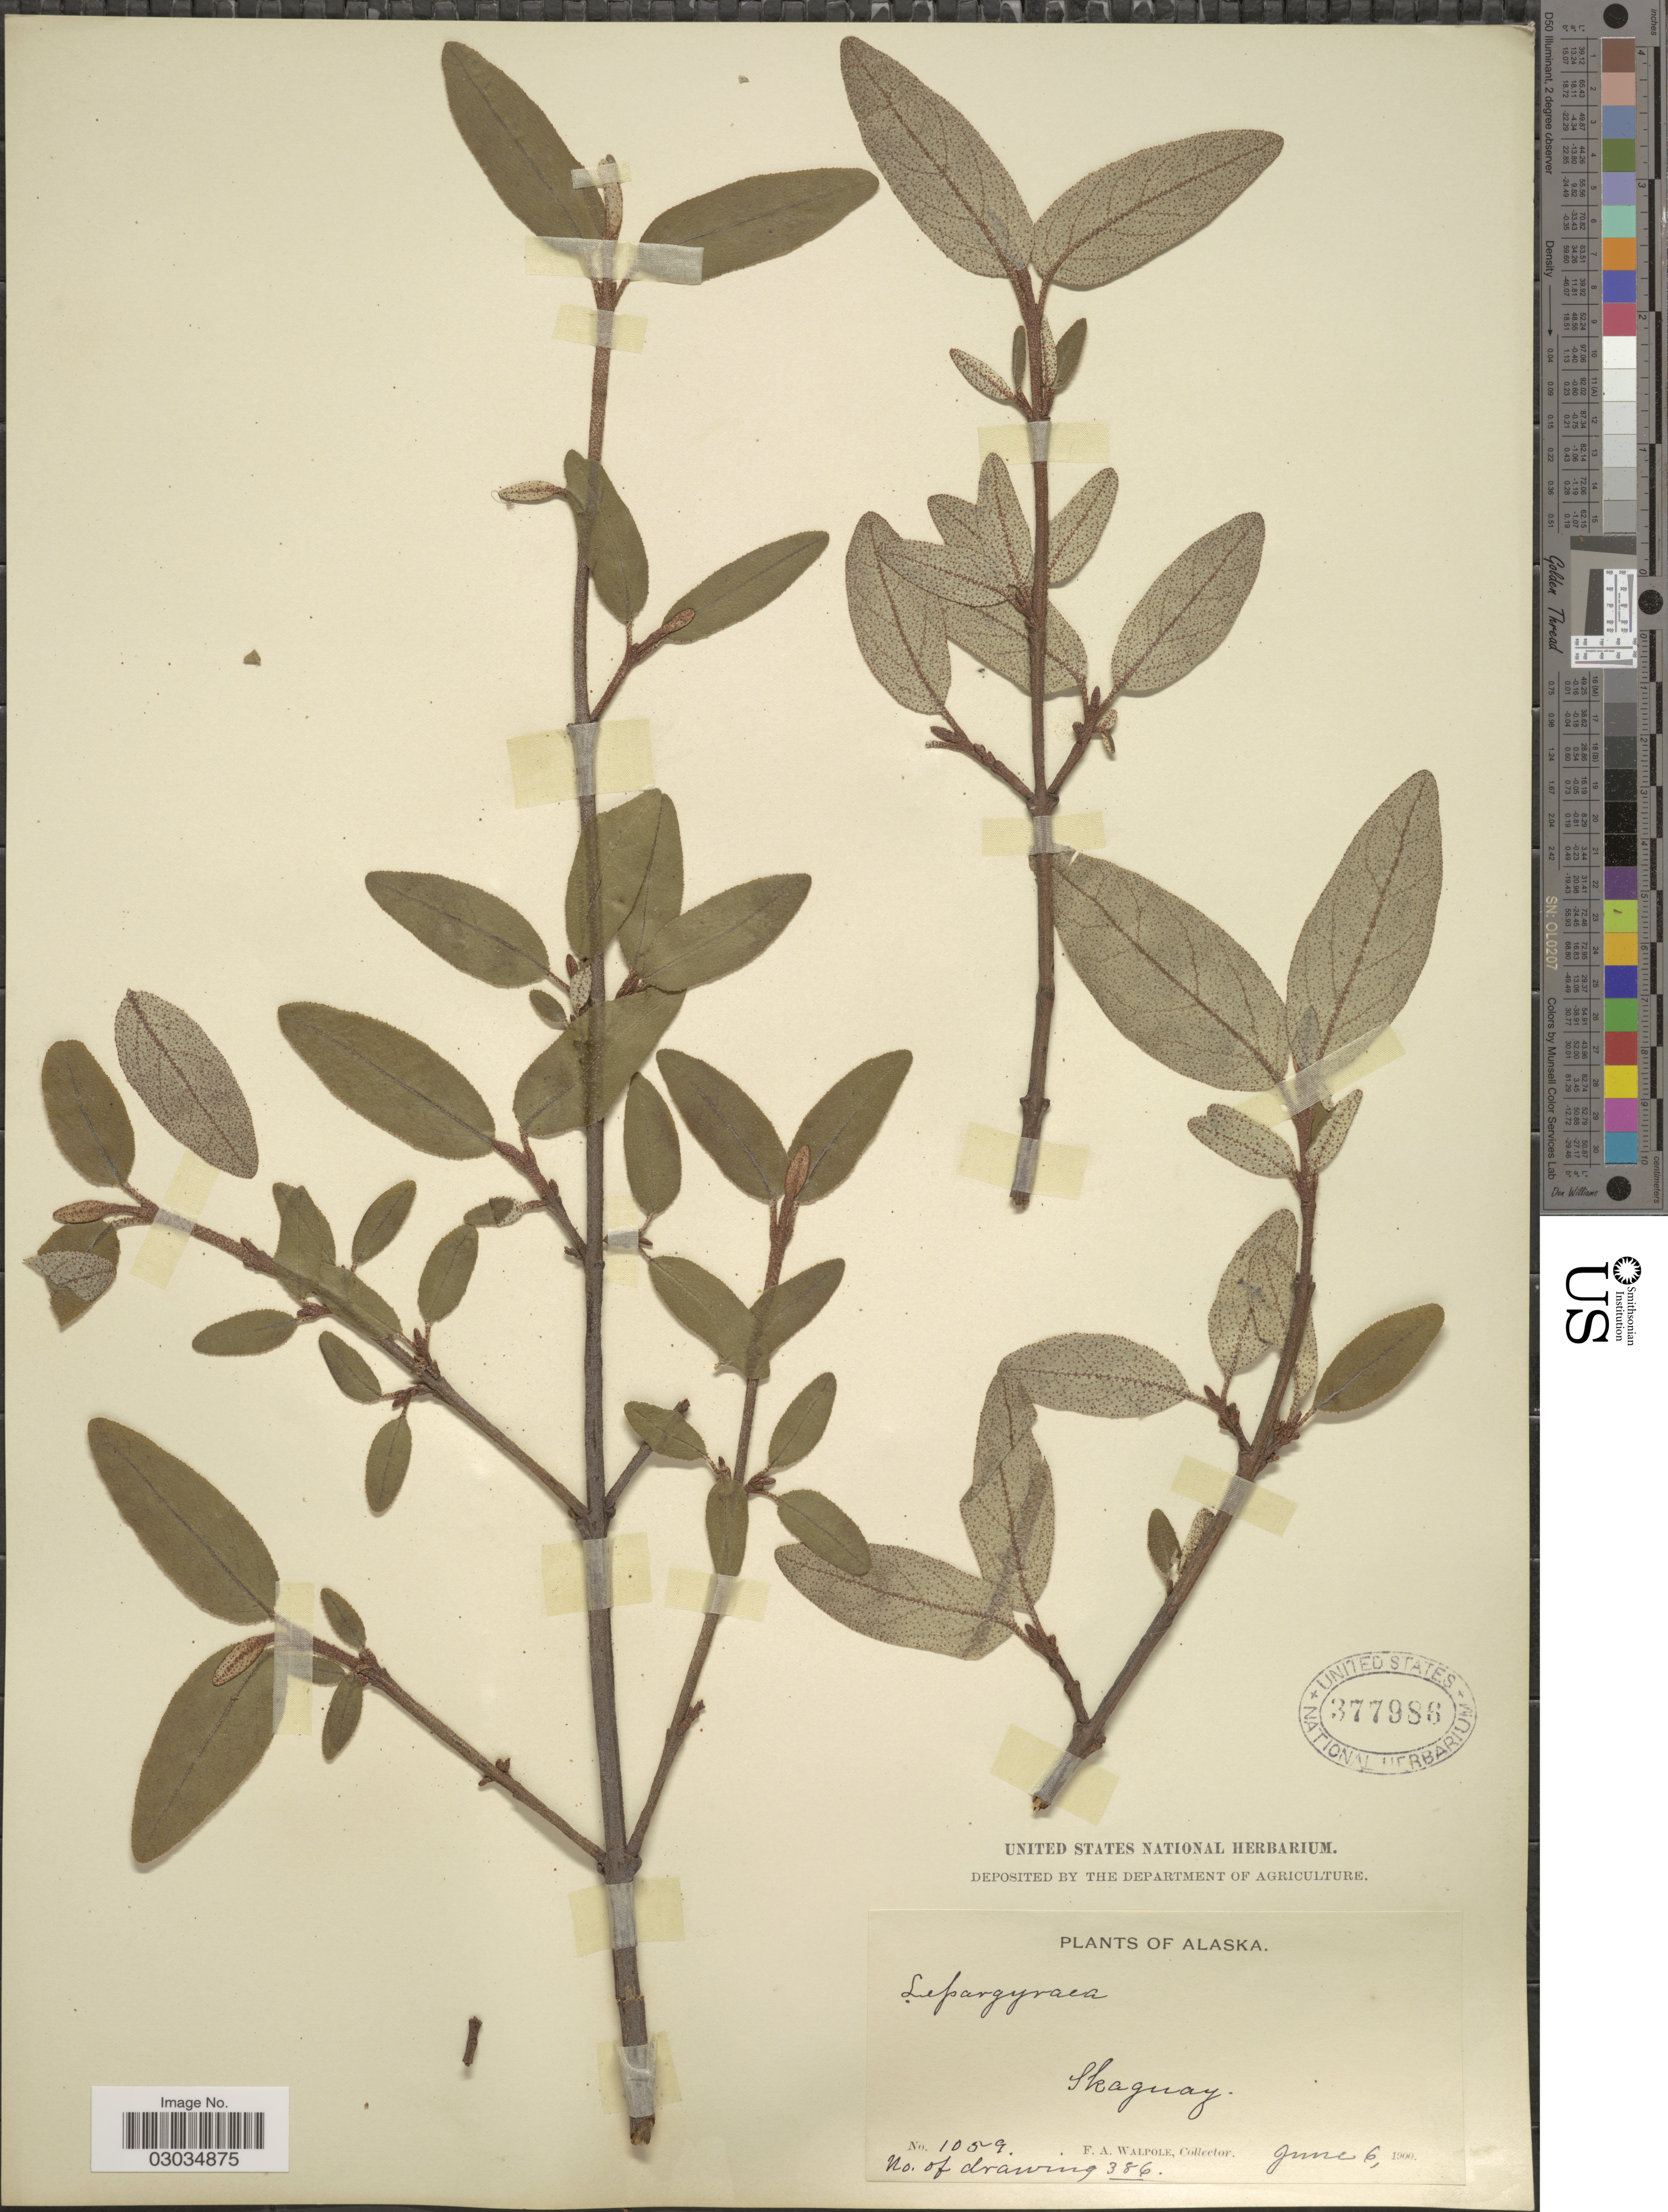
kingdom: Plantae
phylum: Tracheophyta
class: Magnoliopsida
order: Rosales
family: Elaeagnaceae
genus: Shepherdia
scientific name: Shepherdia canadensis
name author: (L.) Nutt.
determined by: Strong, M. T., (US), Smithsonian Institution - National Museum of Natural History (UNITED STATES)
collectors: F. Walpole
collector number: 1059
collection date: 1900-06-06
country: United States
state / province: Alaska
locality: Skaguay.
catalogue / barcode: US 377986